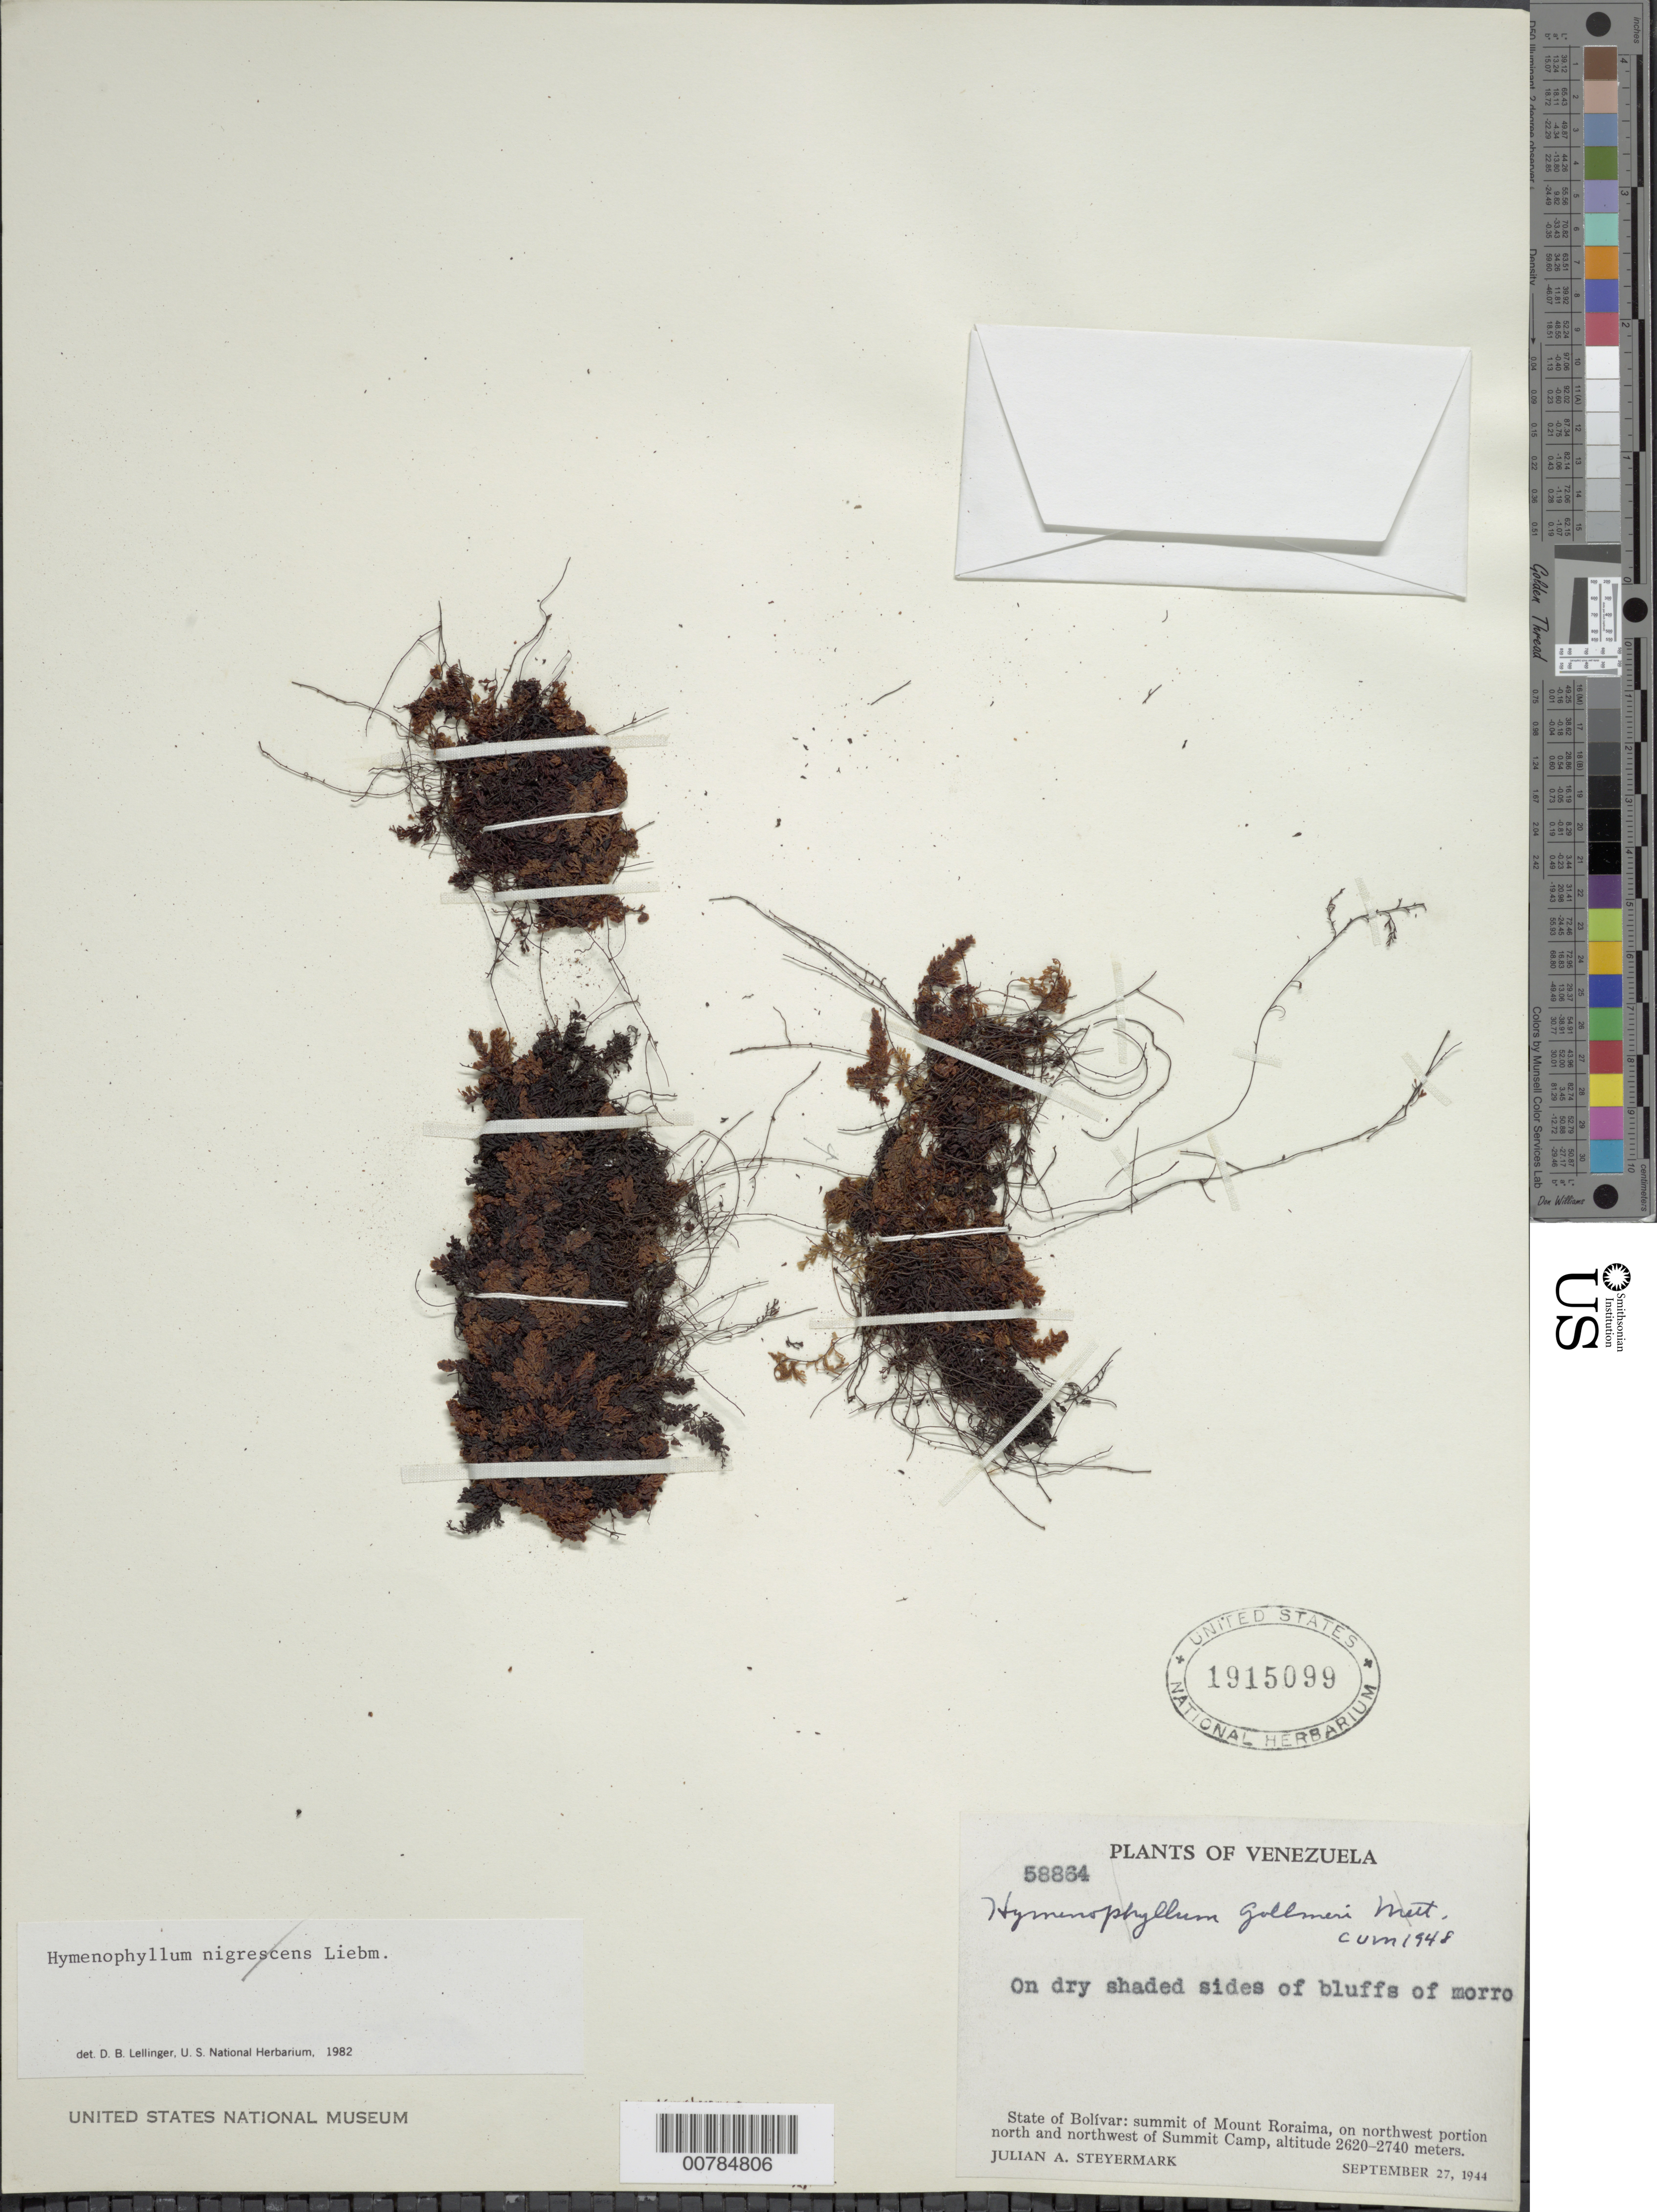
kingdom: Plantae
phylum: Tracheophyta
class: Polypodiopsida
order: Hymenophyllales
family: Hymenophyllaceae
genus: Hymenophyllum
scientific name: Hymenophyllum undulatum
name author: (Sw.) Sw.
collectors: J. Steyermark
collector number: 58864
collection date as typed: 27-Sep-44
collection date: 1944-09-27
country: Venezuela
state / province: Bolívar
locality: Mt. Roraima, summit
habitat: On dry shaded sides of bluffs of morro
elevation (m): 2620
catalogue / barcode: US 1915099